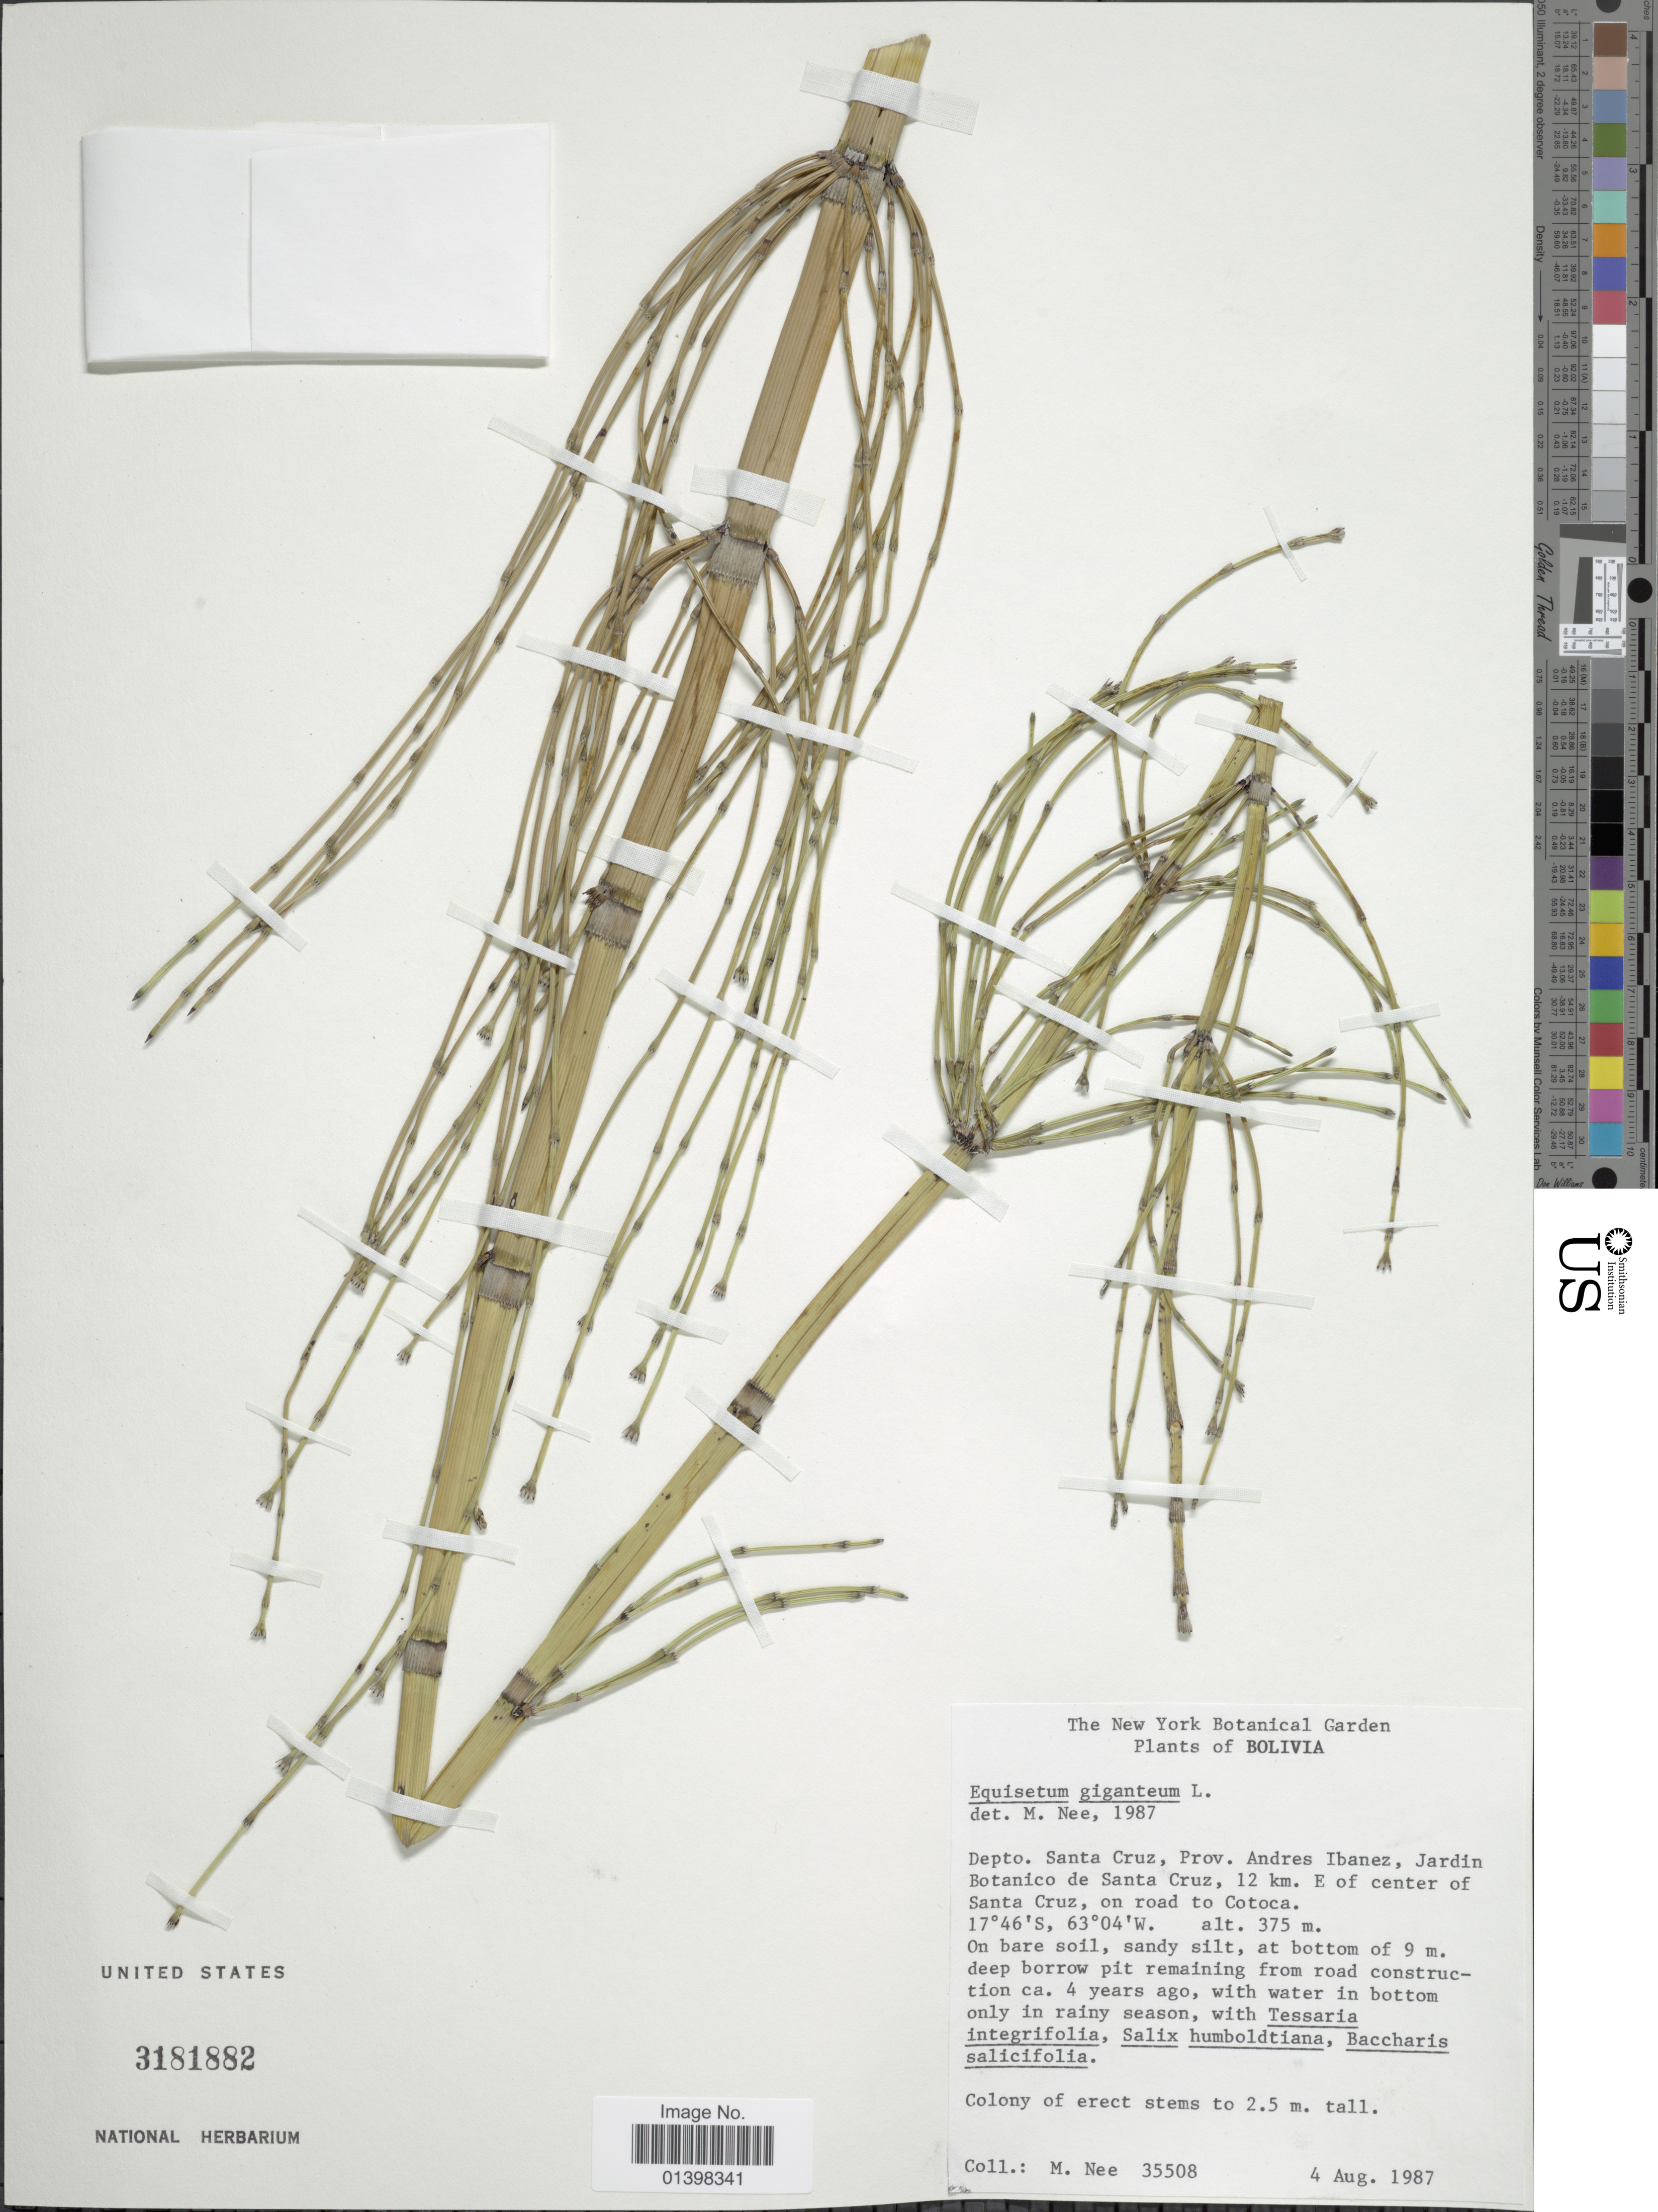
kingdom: Plantae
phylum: Tracheophyta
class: Polypodiopsida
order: Equisetales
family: Equisetaceae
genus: Equisetum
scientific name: Equisetum giganteum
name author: L.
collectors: M. Nee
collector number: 35508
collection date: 1987-08-04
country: Bolivia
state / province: Santa Cruz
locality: Prov. Andres Ibanez, Jardin Botanico de Santa Cruz, 12 km. E of center of Santa Cruz, on road to Cotoca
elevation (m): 375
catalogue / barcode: US 3181882